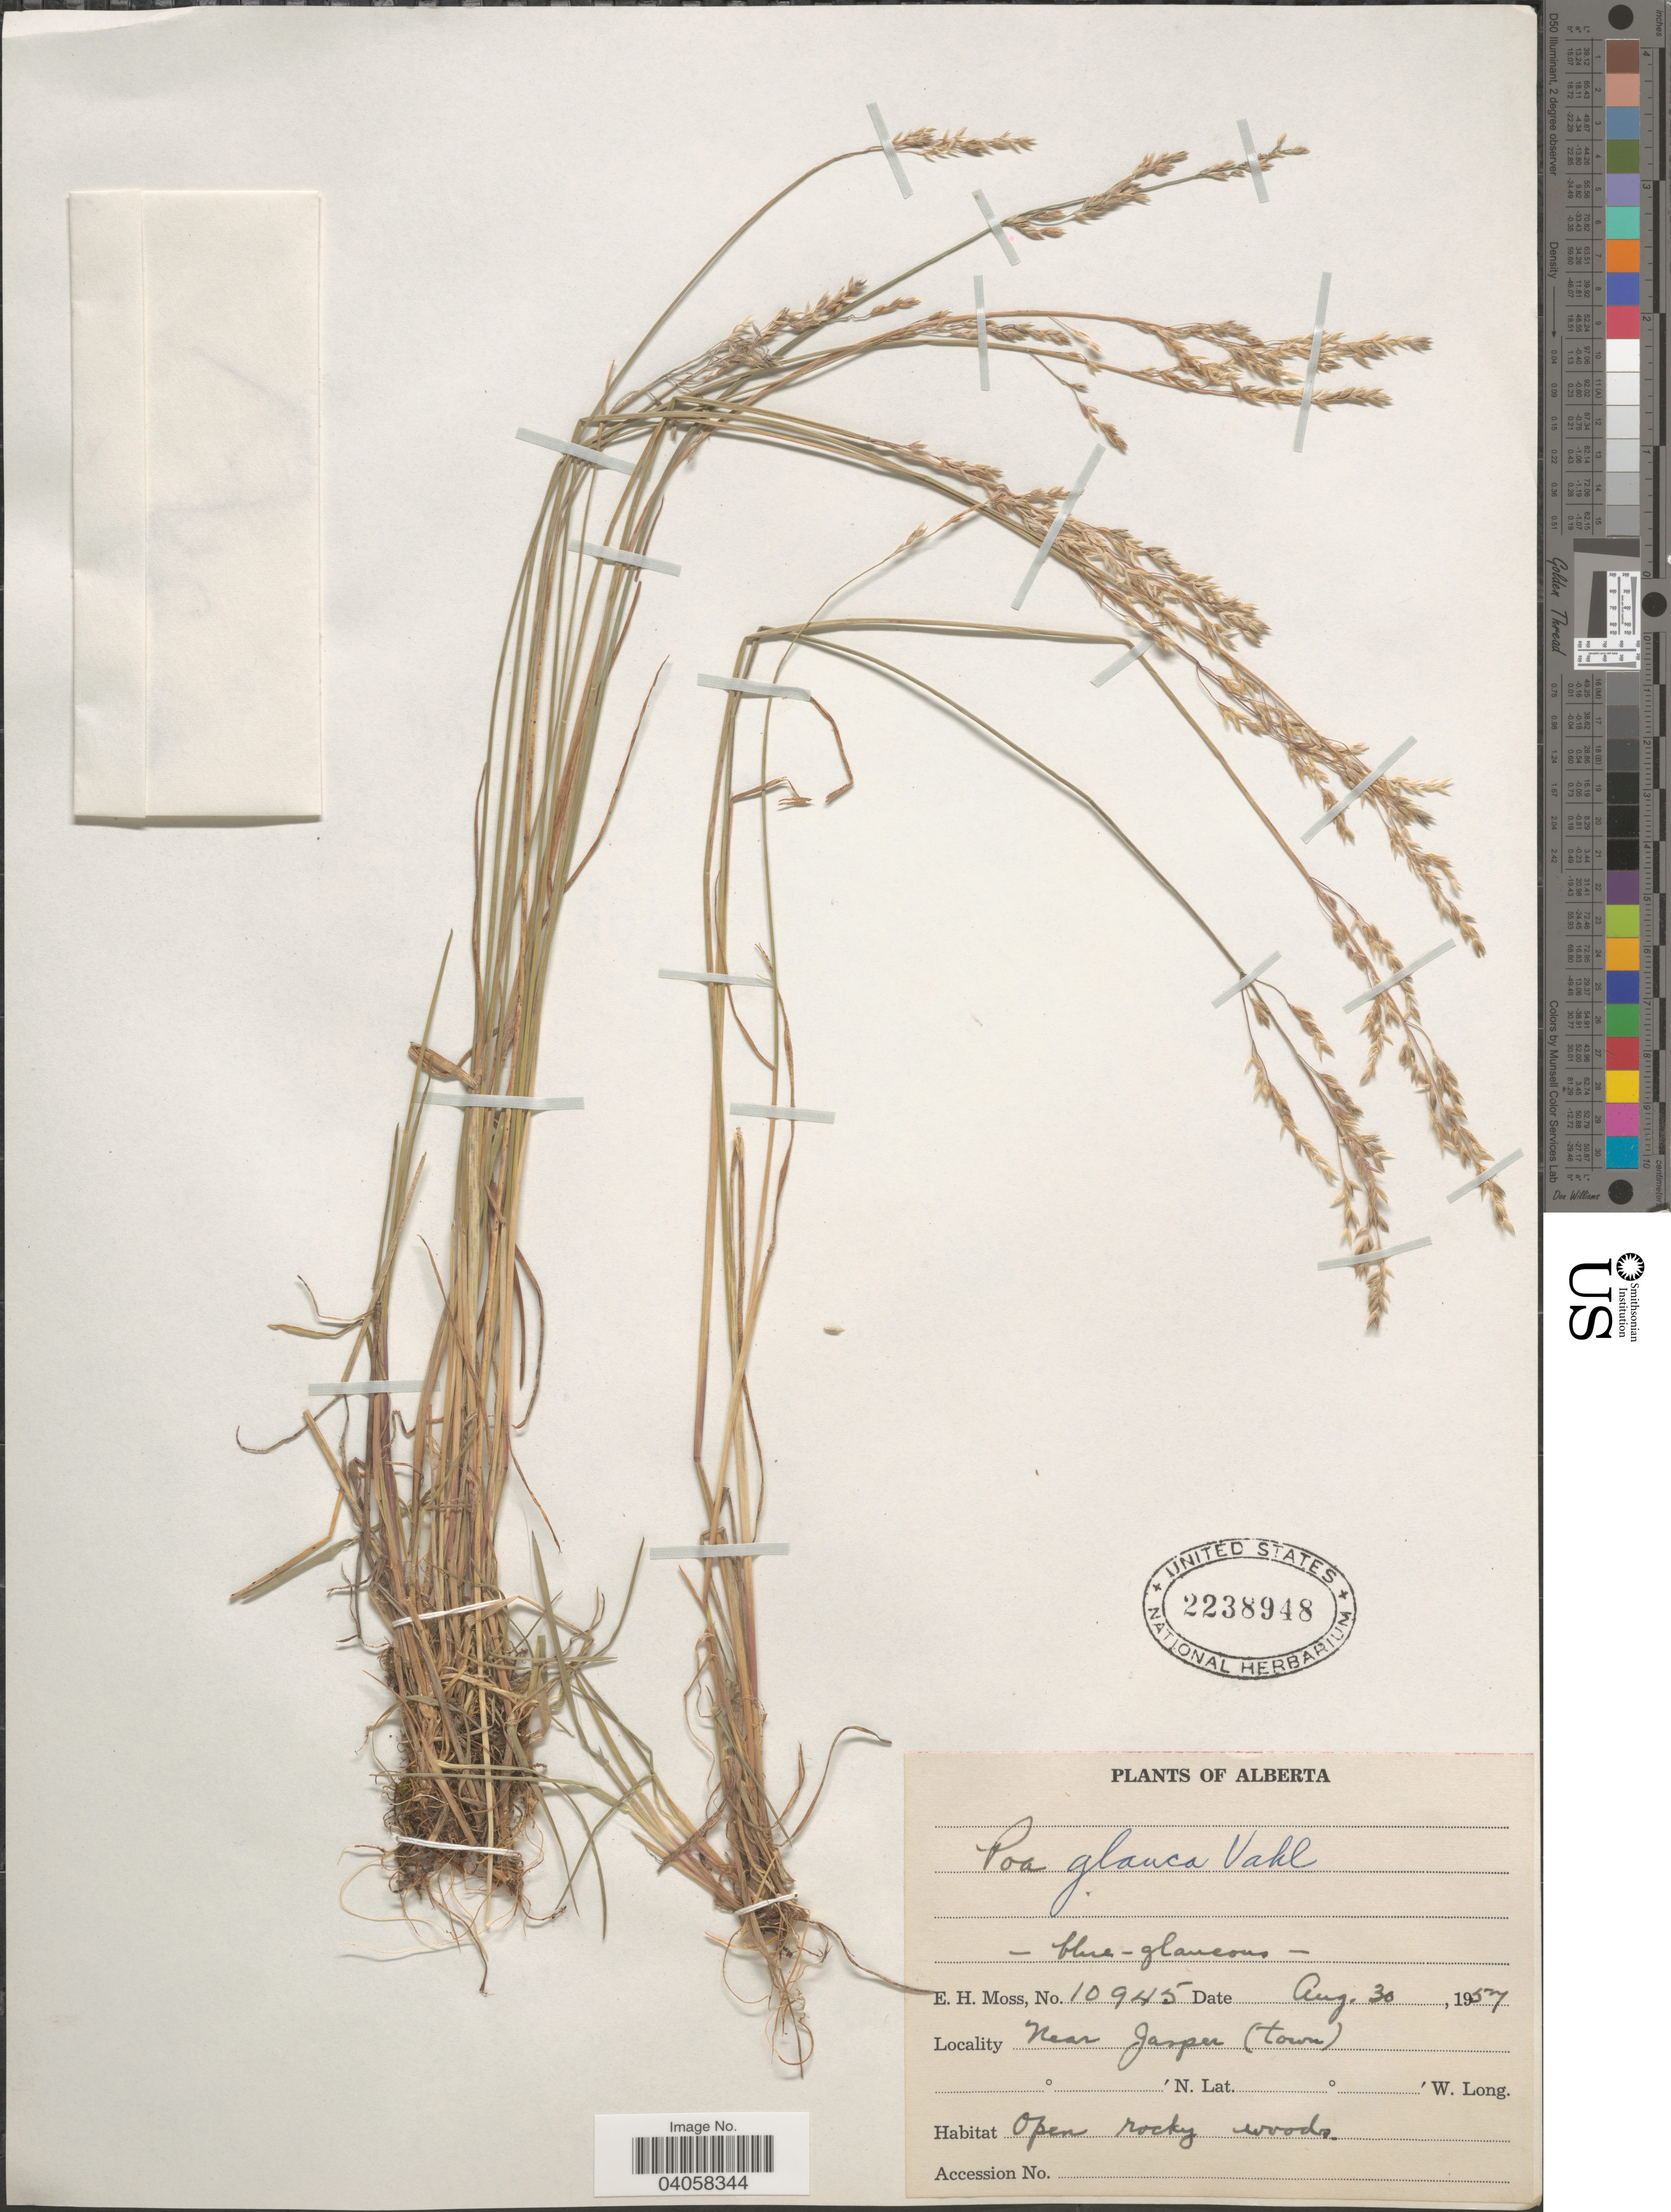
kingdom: Plantae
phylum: Tracheophyta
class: Liliopsida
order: Poales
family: Poaceae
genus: Poa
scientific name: Poa glauca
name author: Vahl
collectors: E. Moss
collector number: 10945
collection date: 1957-08-30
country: Canada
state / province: Alberta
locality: Near Jasper (town).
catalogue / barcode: US 2238948